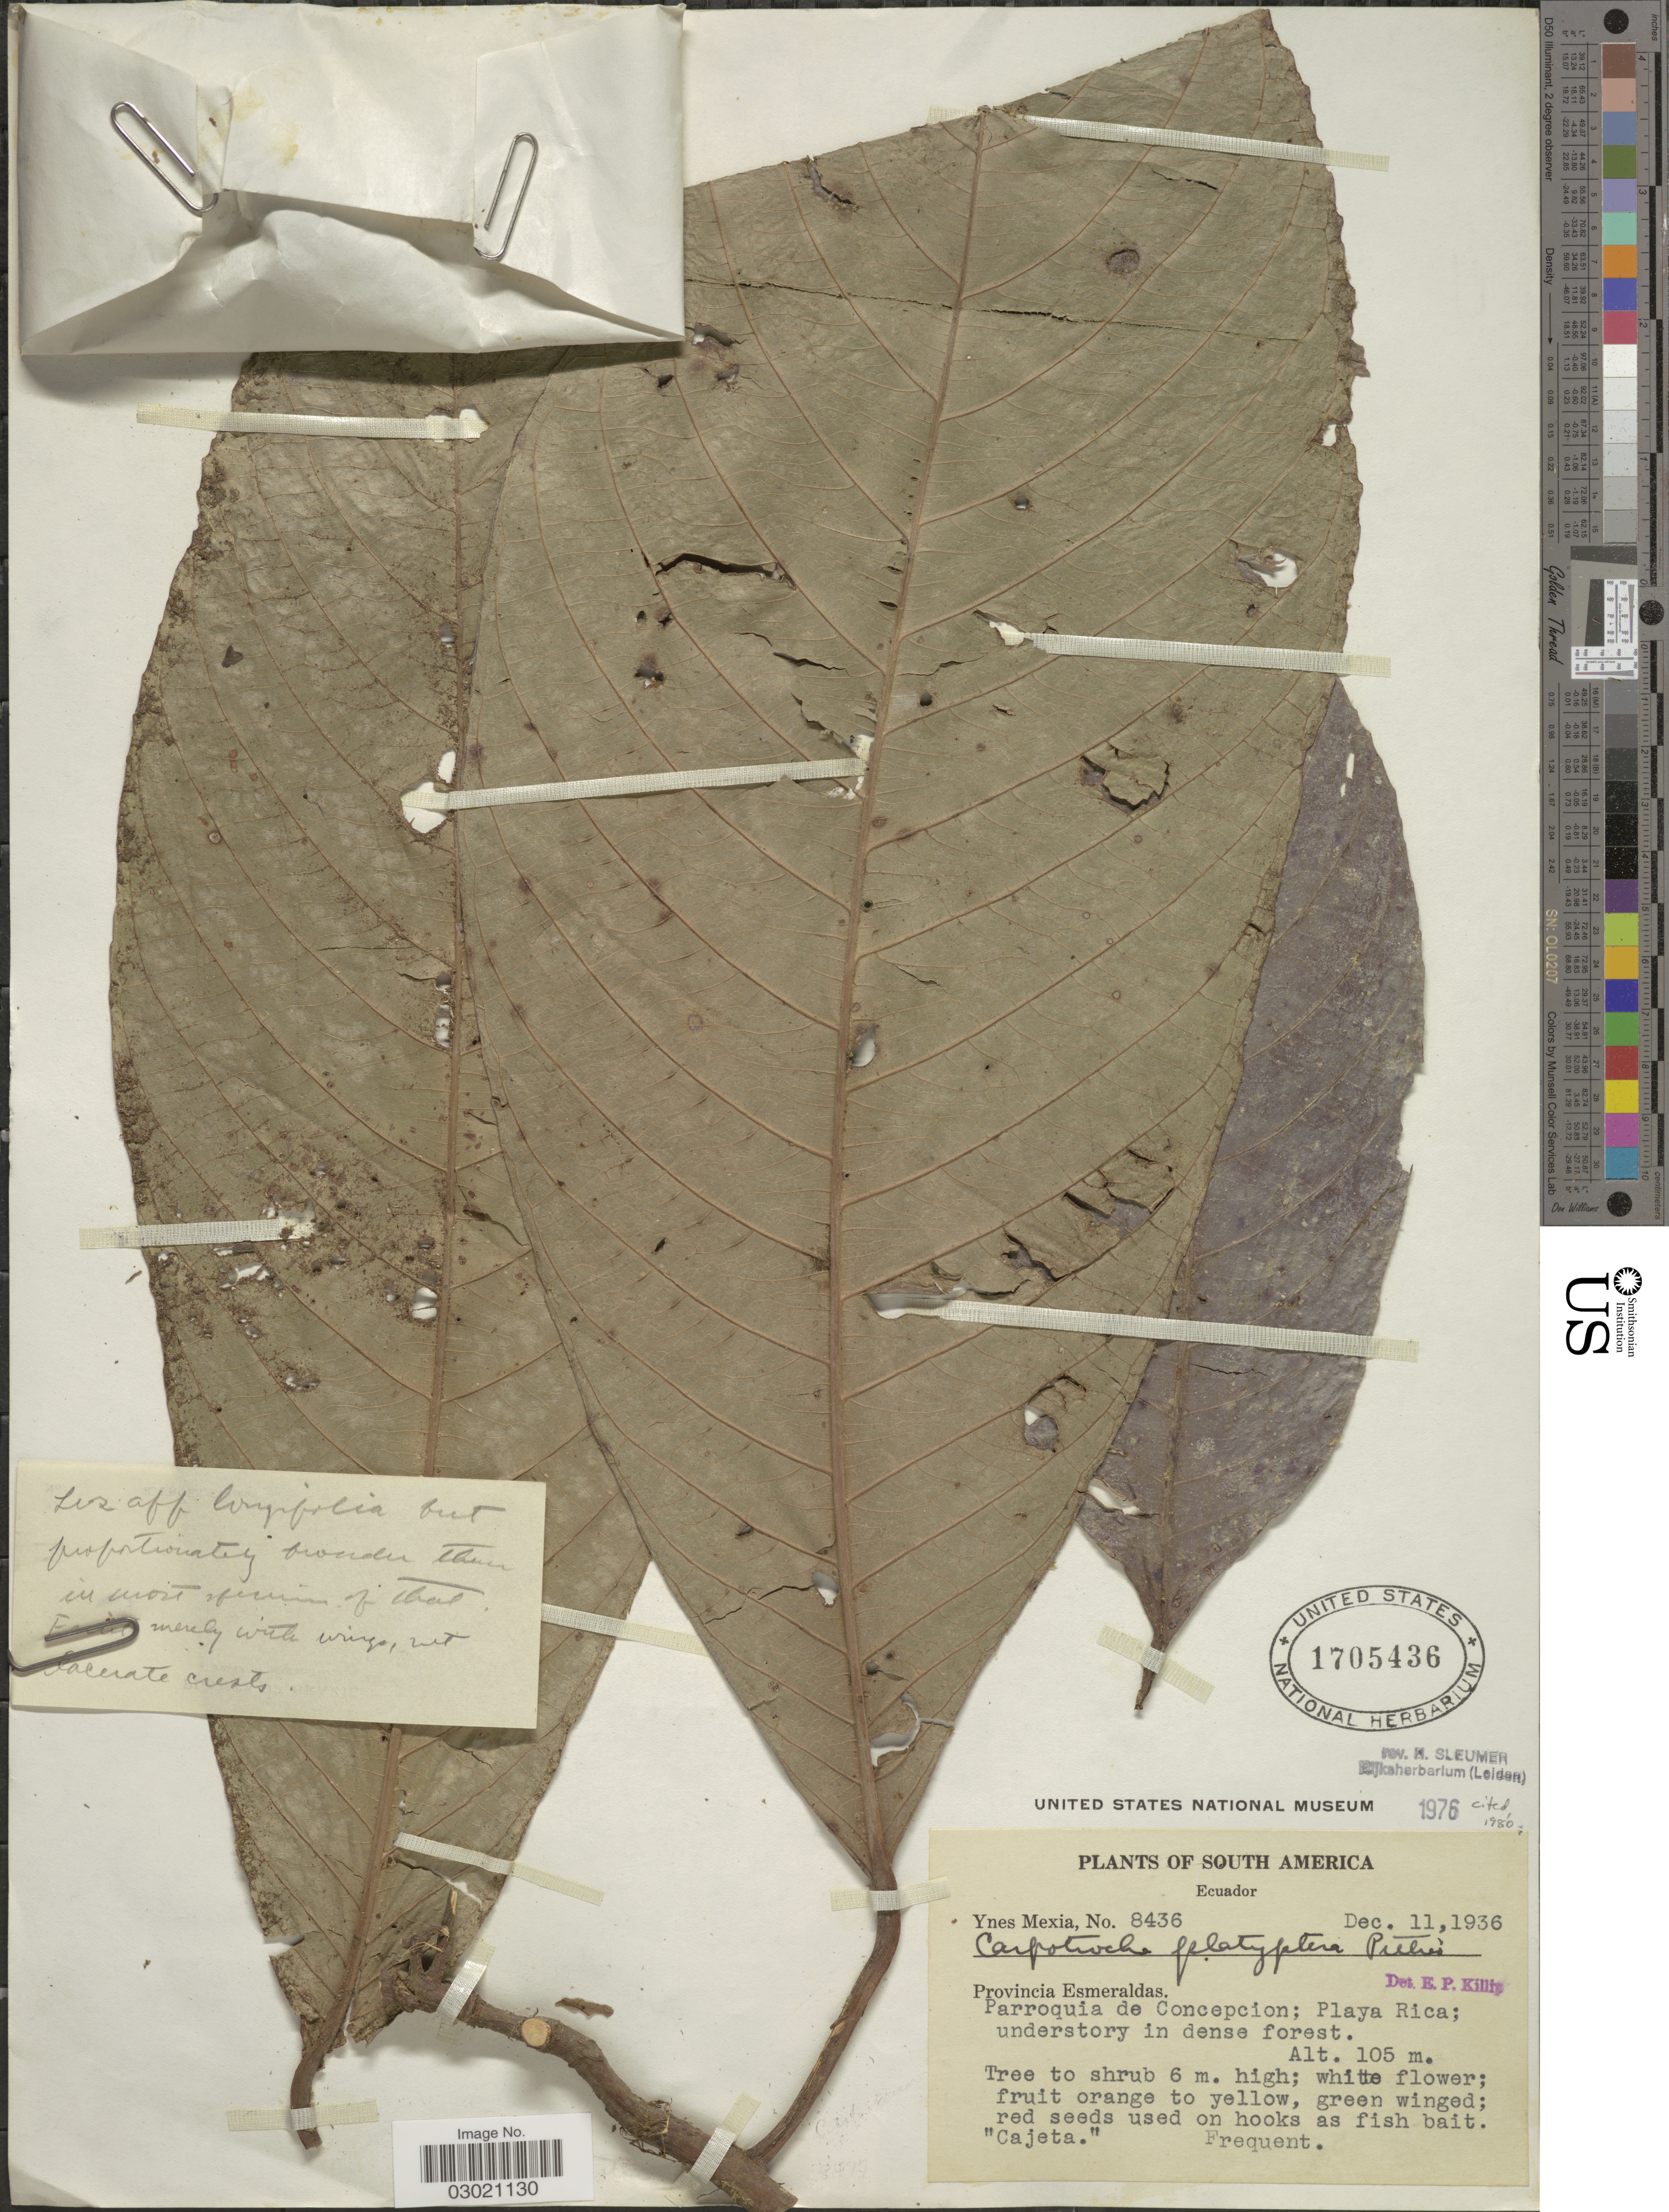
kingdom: Plantae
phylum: Tracheophyta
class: Magnoliopsida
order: Malpighiales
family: Achariaceae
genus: Carpotroche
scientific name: Carpotroche platyptera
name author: Pittier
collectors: Y. Mexia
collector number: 8436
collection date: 1936-12-11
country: Ecuador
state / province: Esmeraldas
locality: Parroquia de Concepcion; Playa Rica.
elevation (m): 105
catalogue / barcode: US 1705436